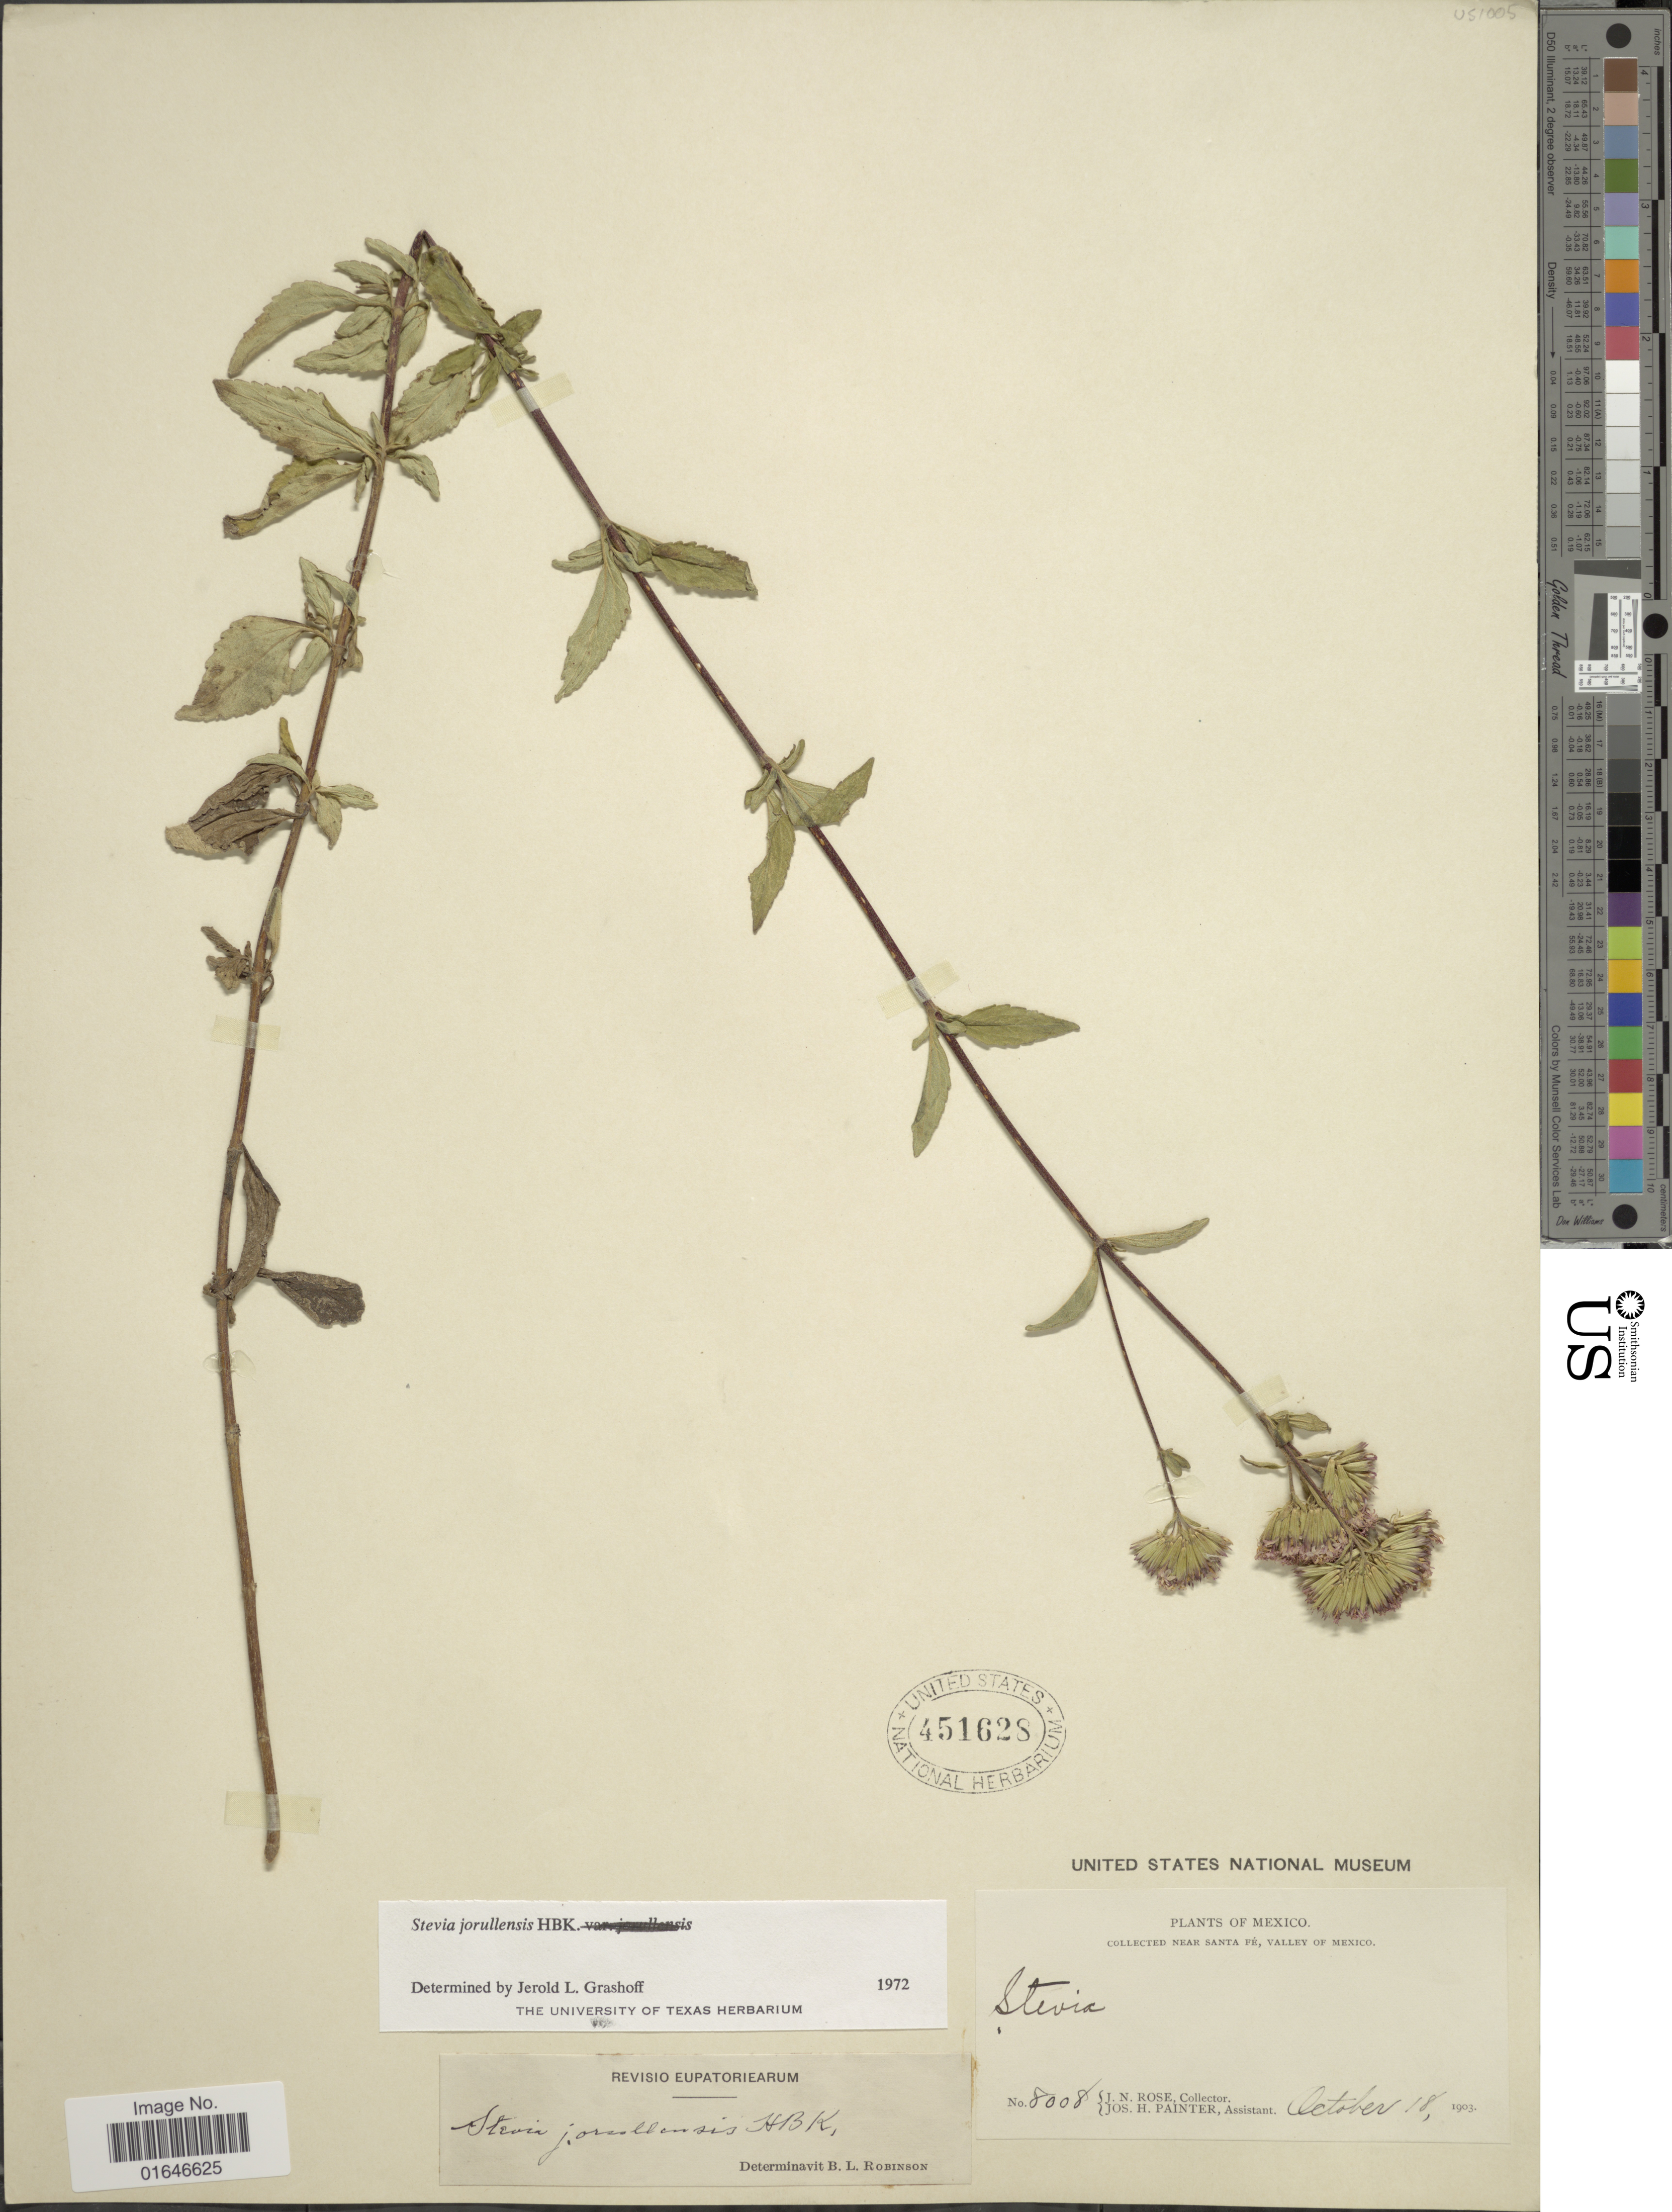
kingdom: Plantae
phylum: Tracheophyta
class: Magnoliopsida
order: Asterales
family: Asteraceae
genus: Stevia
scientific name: Stevia jorullensis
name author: Kunth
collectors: J. N. Rose & J. H. Painter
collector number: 8008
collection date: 1903-10-18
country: Mexico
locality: Near Santa Fe, Valley of Mexico.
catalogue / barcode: US 451628